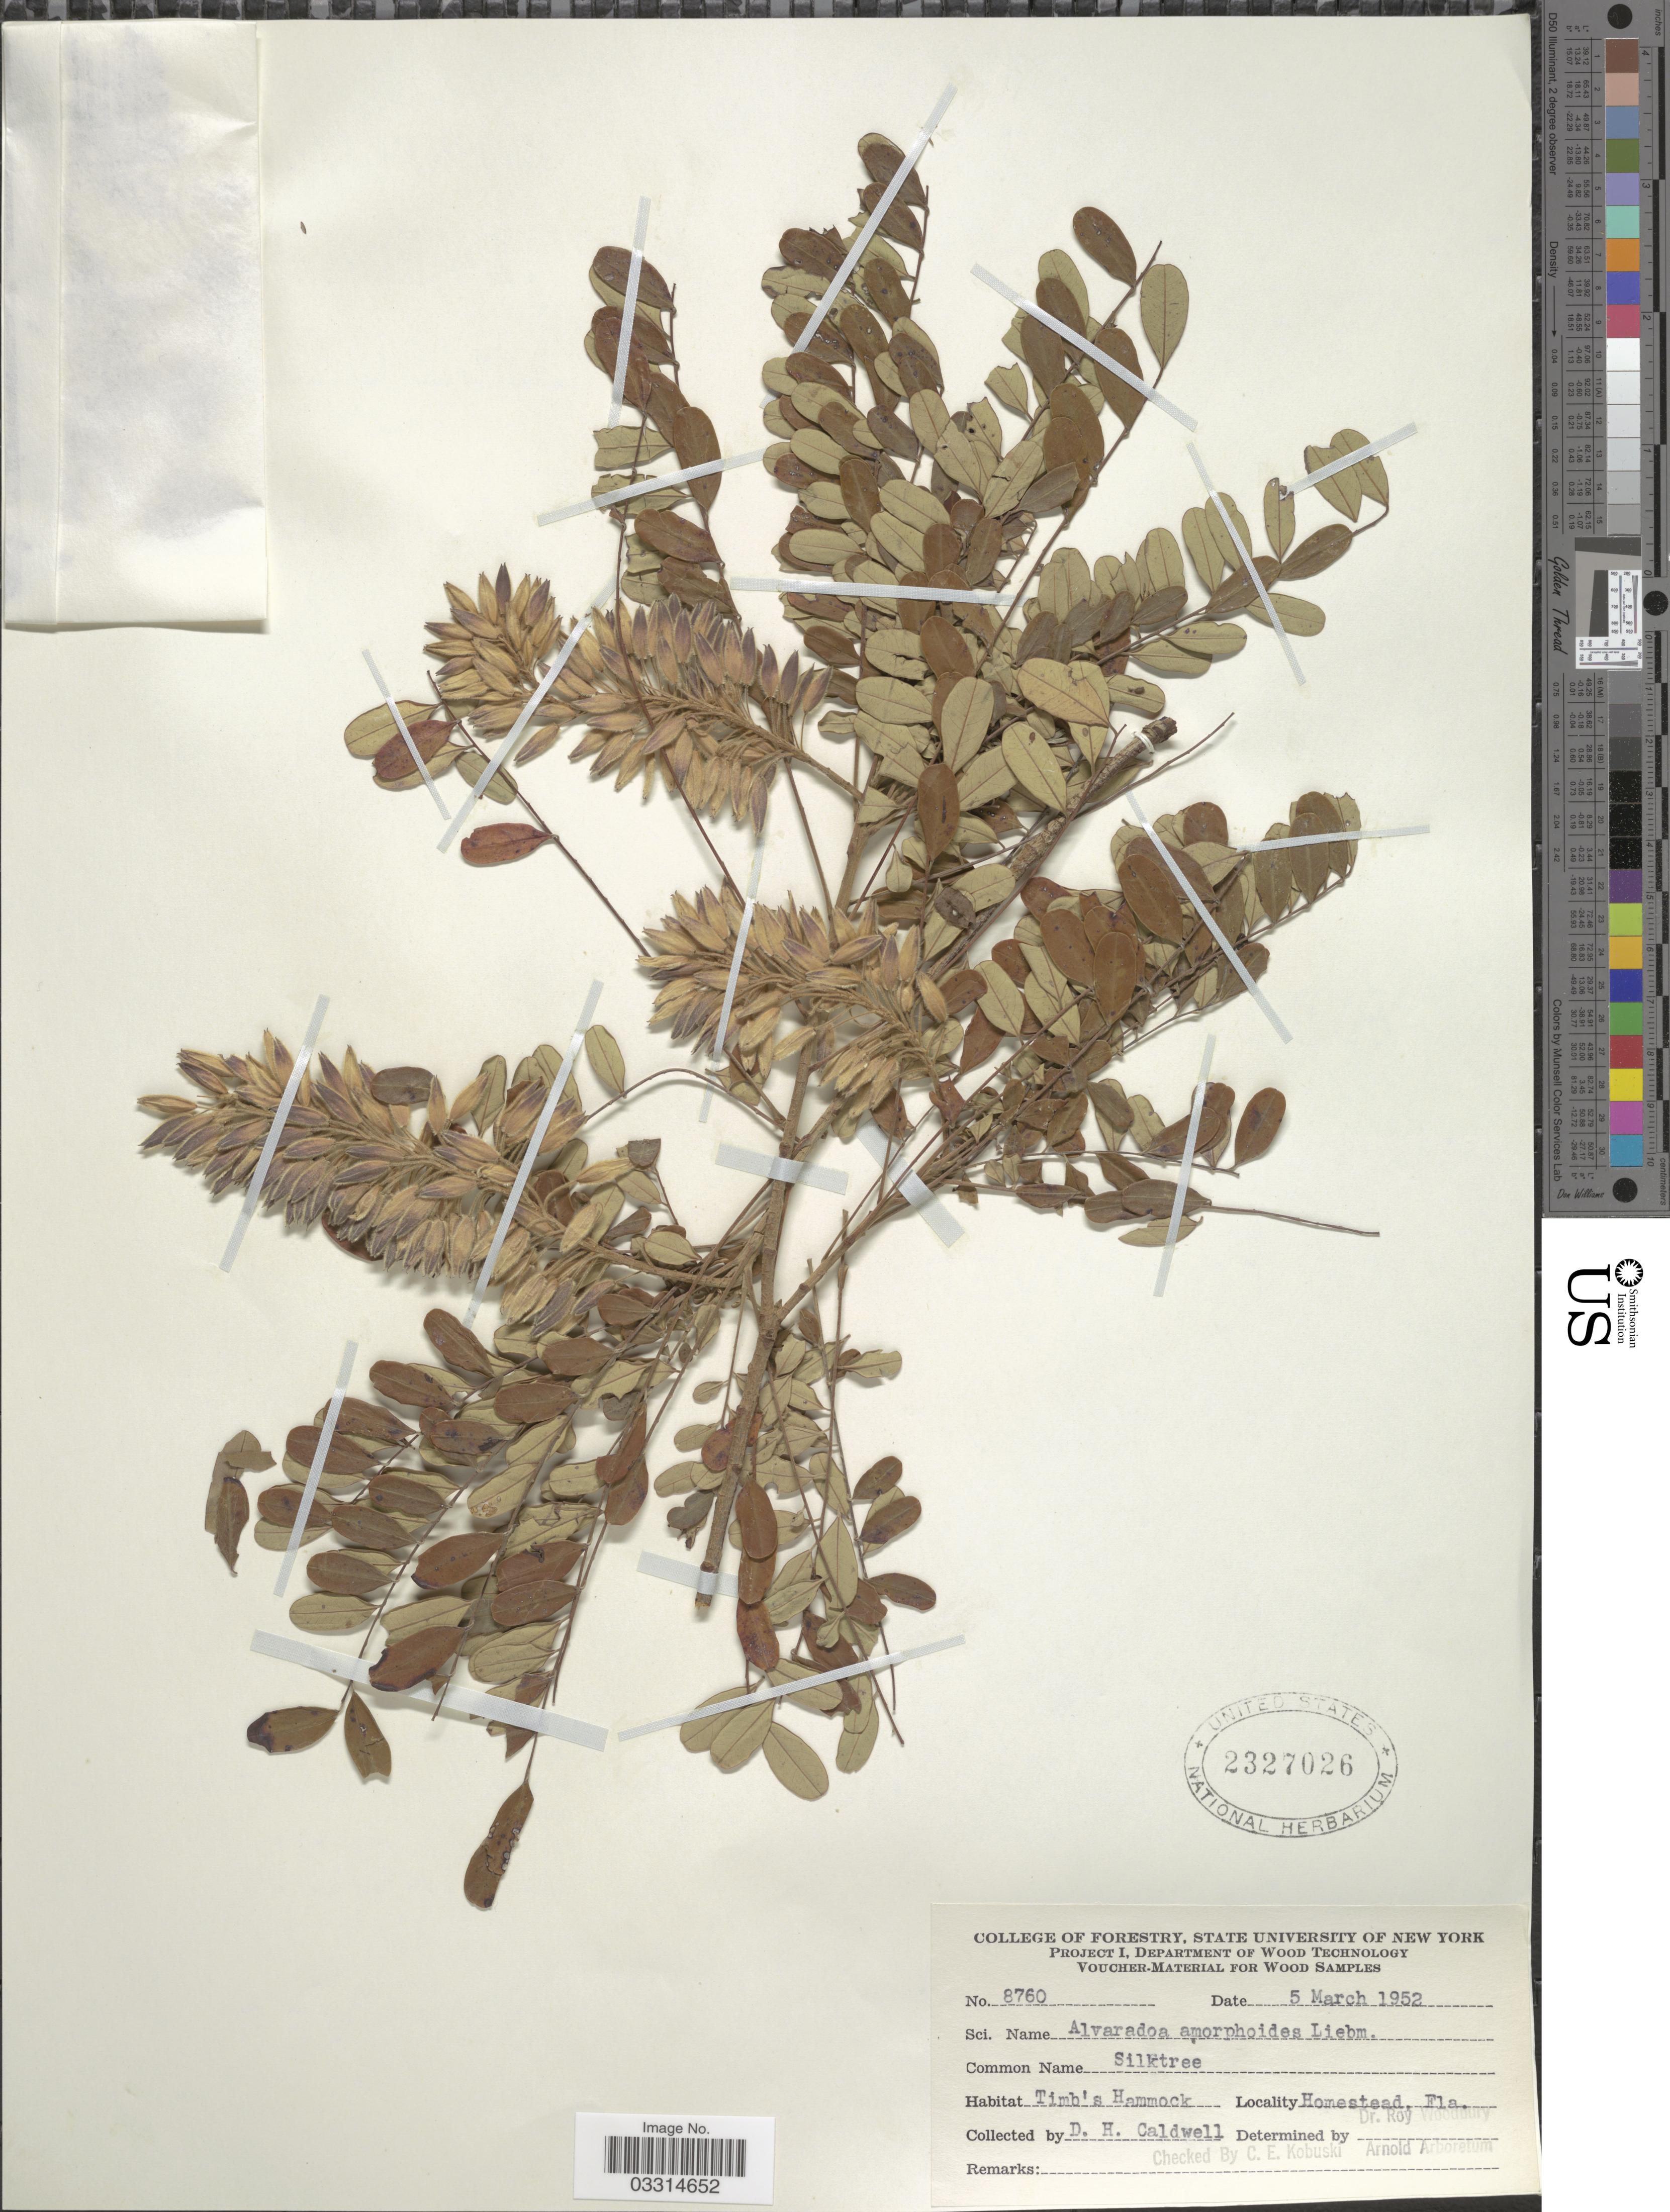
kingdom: Plantae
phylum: Tracheophyta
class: Magnoliopsida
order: Picramniales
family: Picramniaceae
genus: Alvaradoa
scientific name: Alvaradoa amorphoides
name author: Liebm.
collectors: D. H. Caldwell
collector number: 8760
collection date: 1952-03-05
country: United States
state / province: Florida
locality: Homestead.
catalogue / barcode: US 2327026